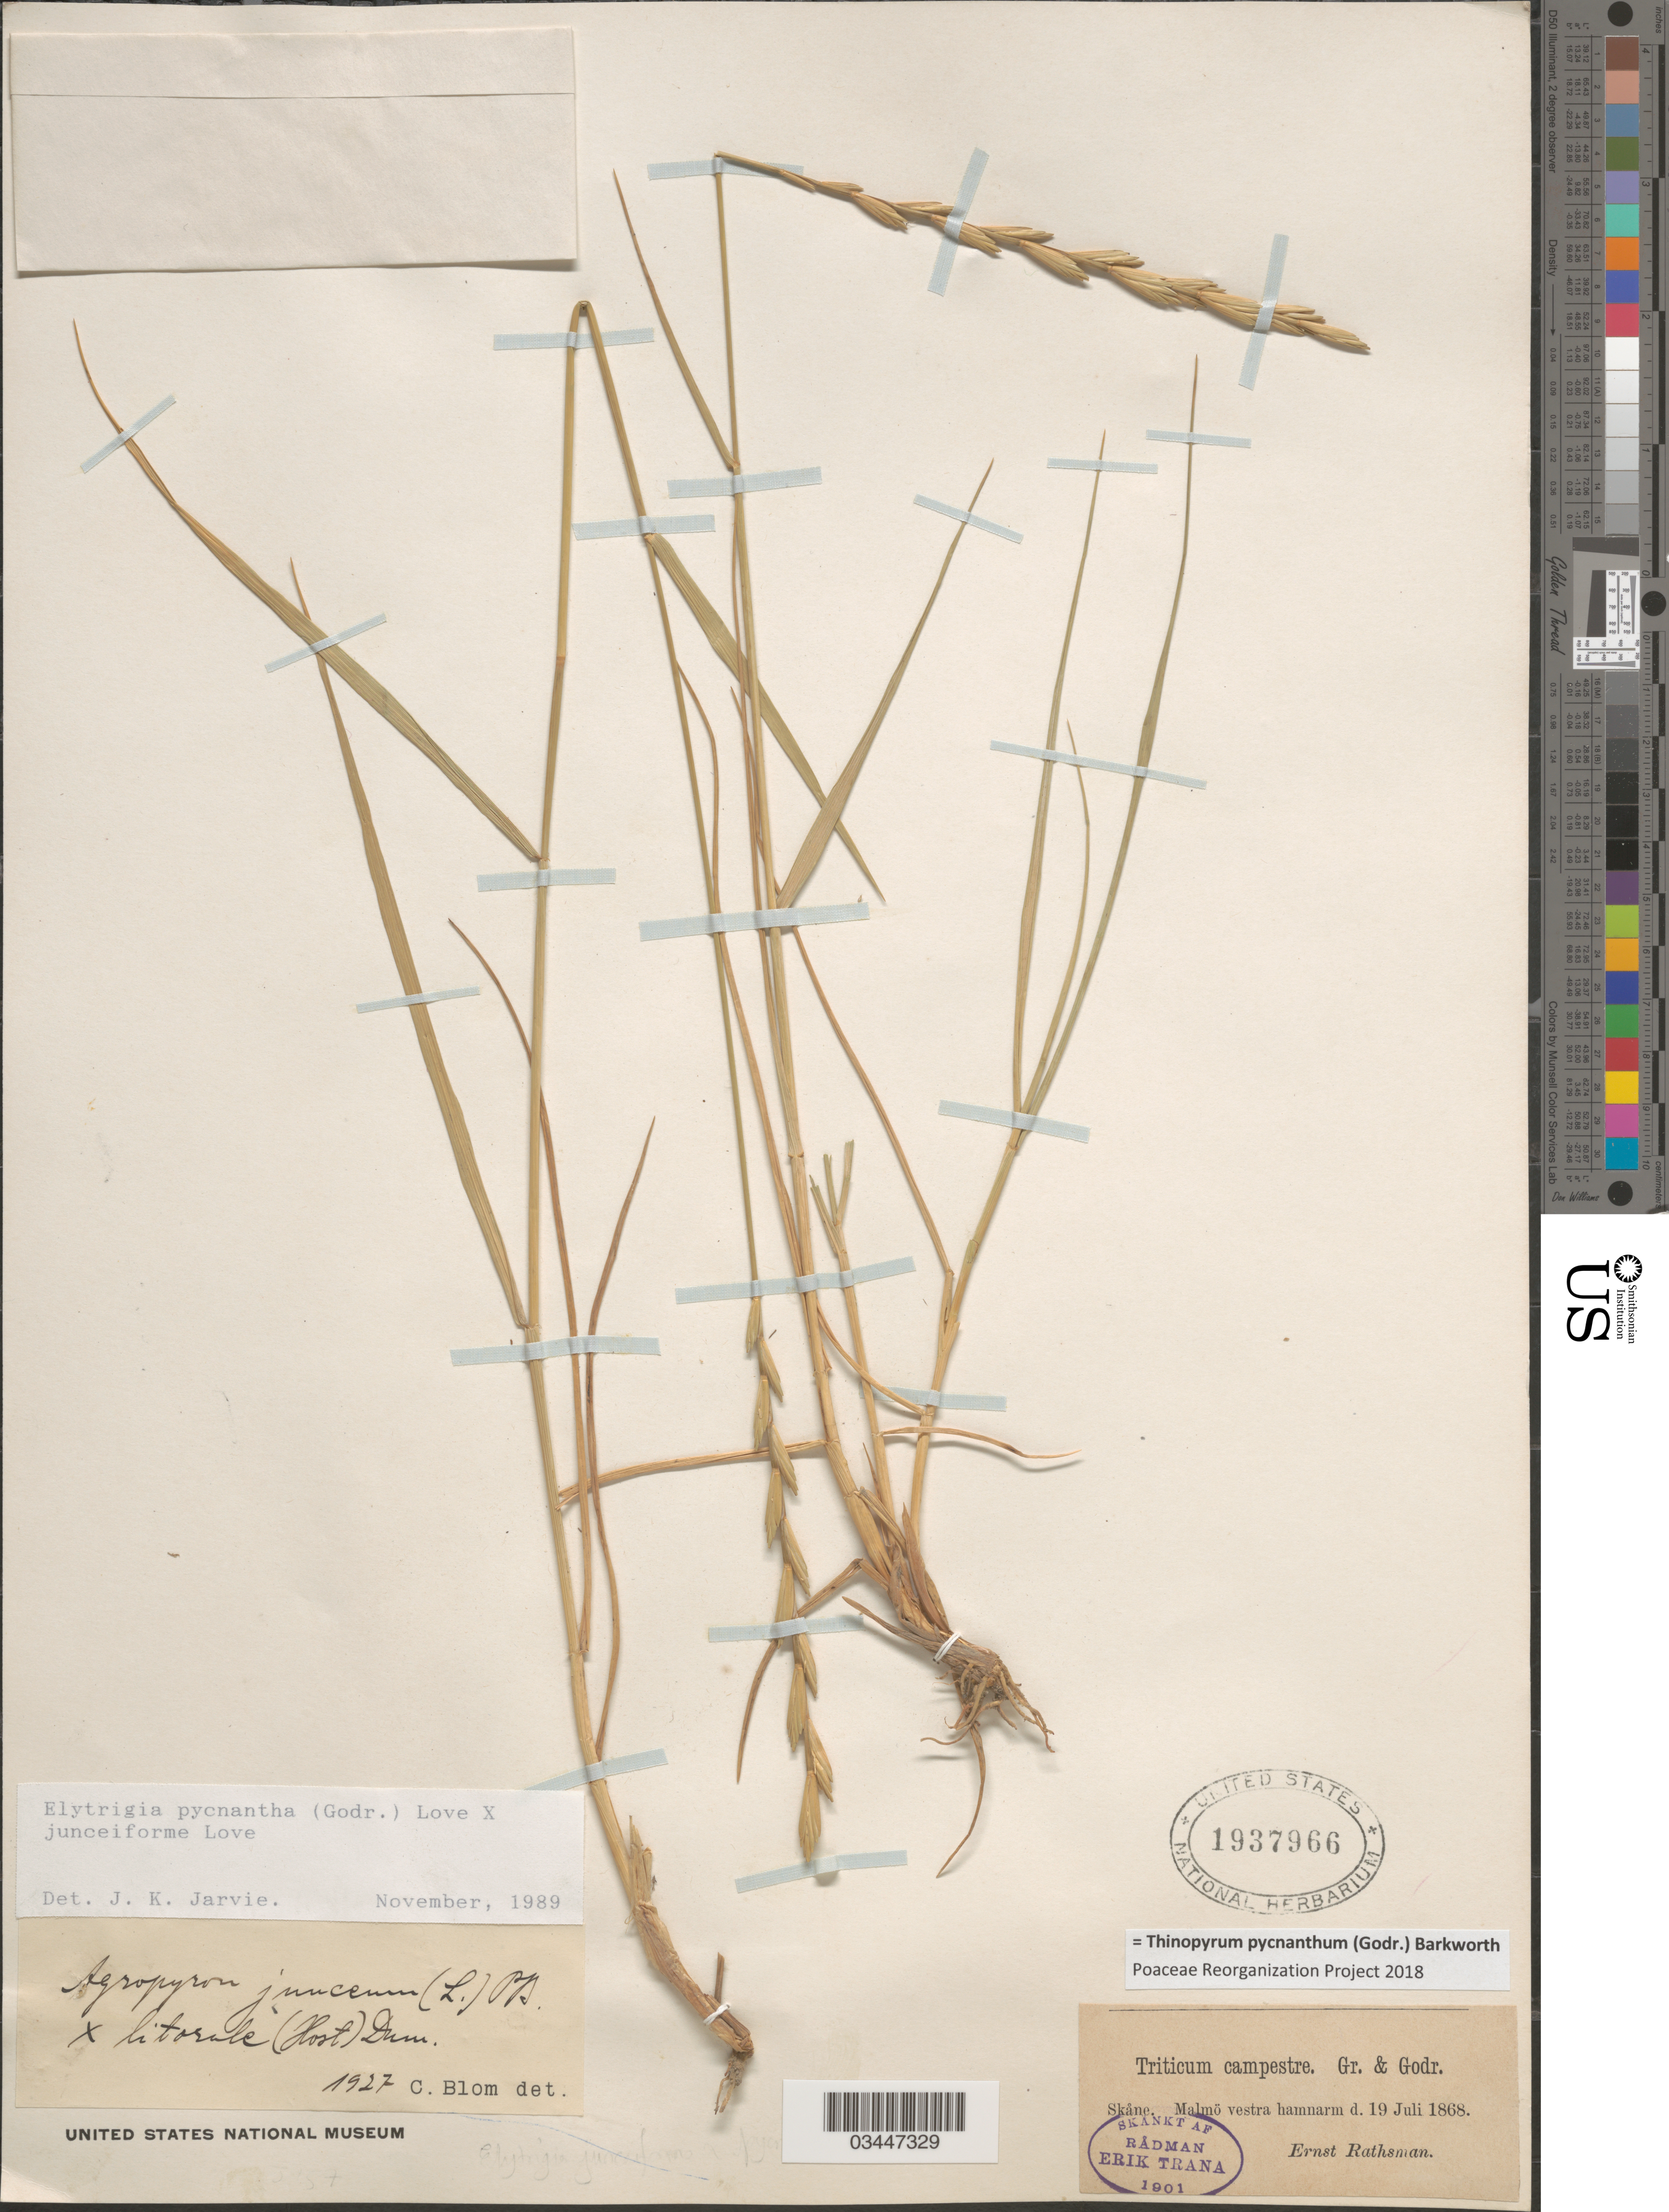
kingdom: Plantae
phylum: Tracheophyta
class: Liliopsida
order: Poales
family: Poaceae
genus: Thinopyrum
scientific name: Thinopyrum pycnanthum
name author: (Godr.) Barkworth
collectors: E. Rathsman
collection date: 1868-07-19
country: Sweden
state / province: Skåne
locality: Malmö vestra hamnarm.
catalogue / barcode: US 1937966